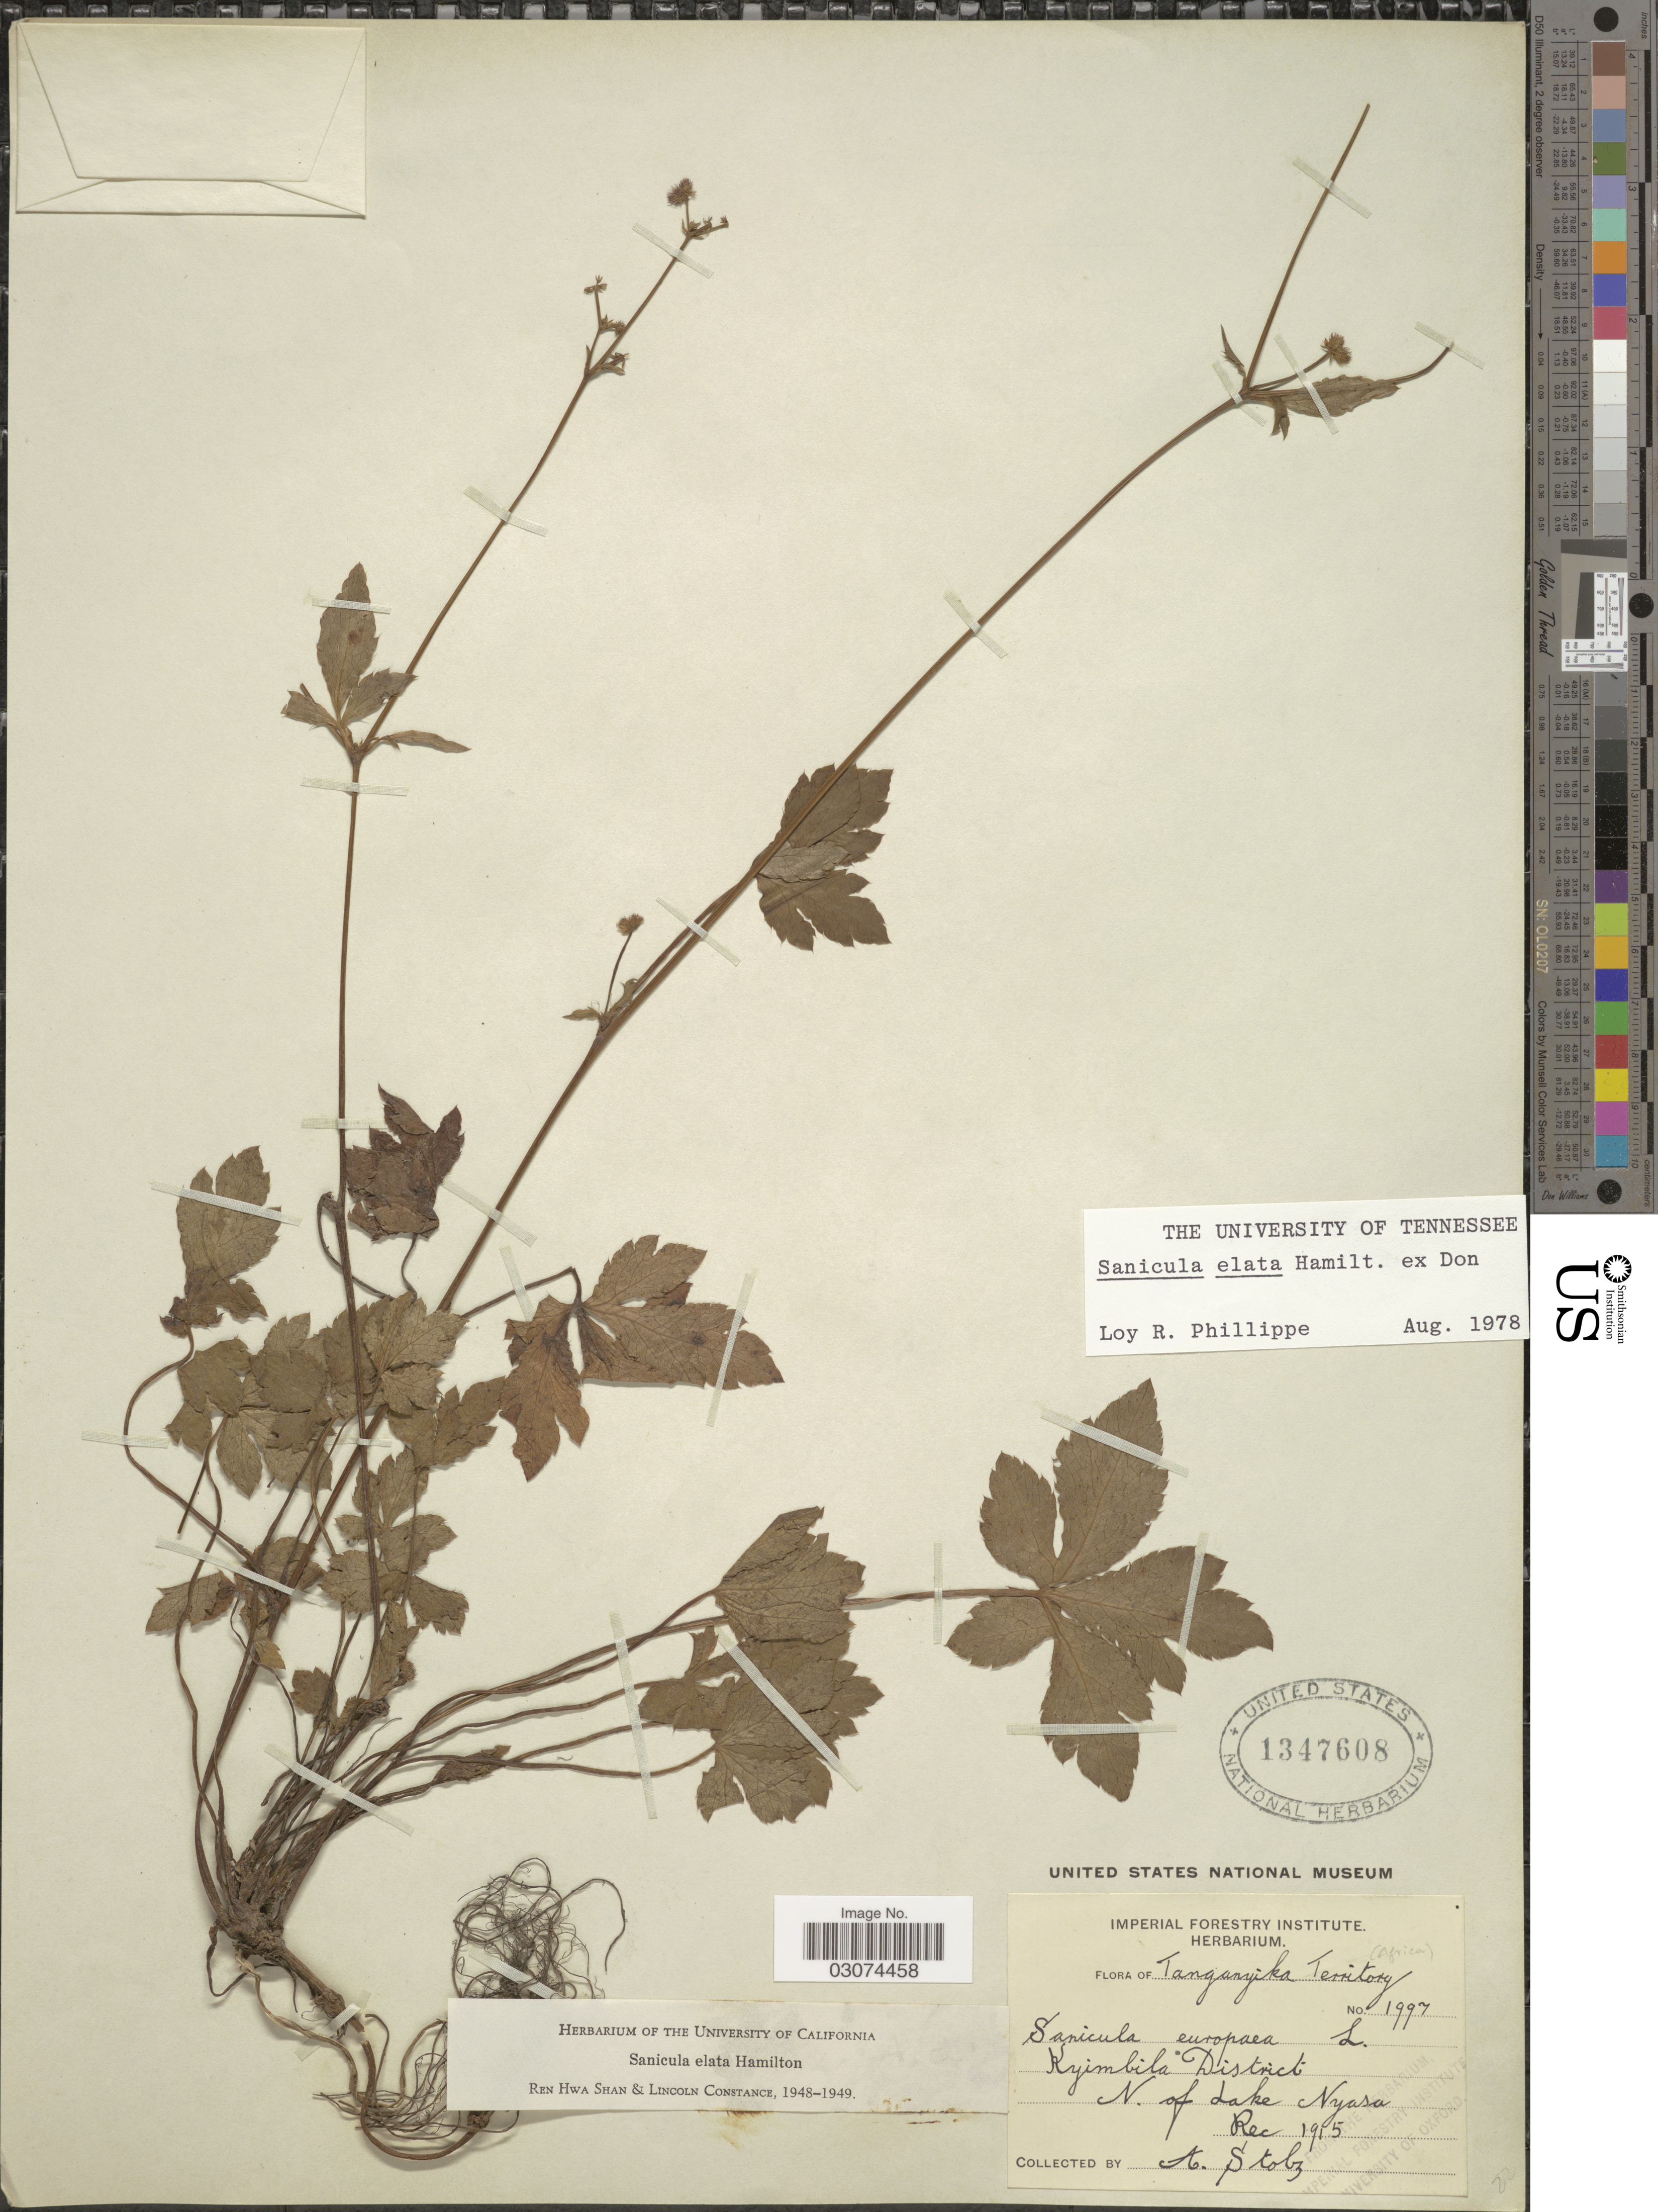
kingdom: Plantae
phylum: Tracheophyta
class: Magnoliopsida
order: Apiales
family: Apiaceae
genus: Sanicula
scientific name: Sanicula elata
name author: Buch.-Ham. ex D. Don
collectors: A. Stolz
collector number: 1997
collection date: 1915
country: Tanzania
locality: Tanganyika Territory. Kyimbila District. N. of Lake Nyasa.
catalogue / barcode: US 1347608